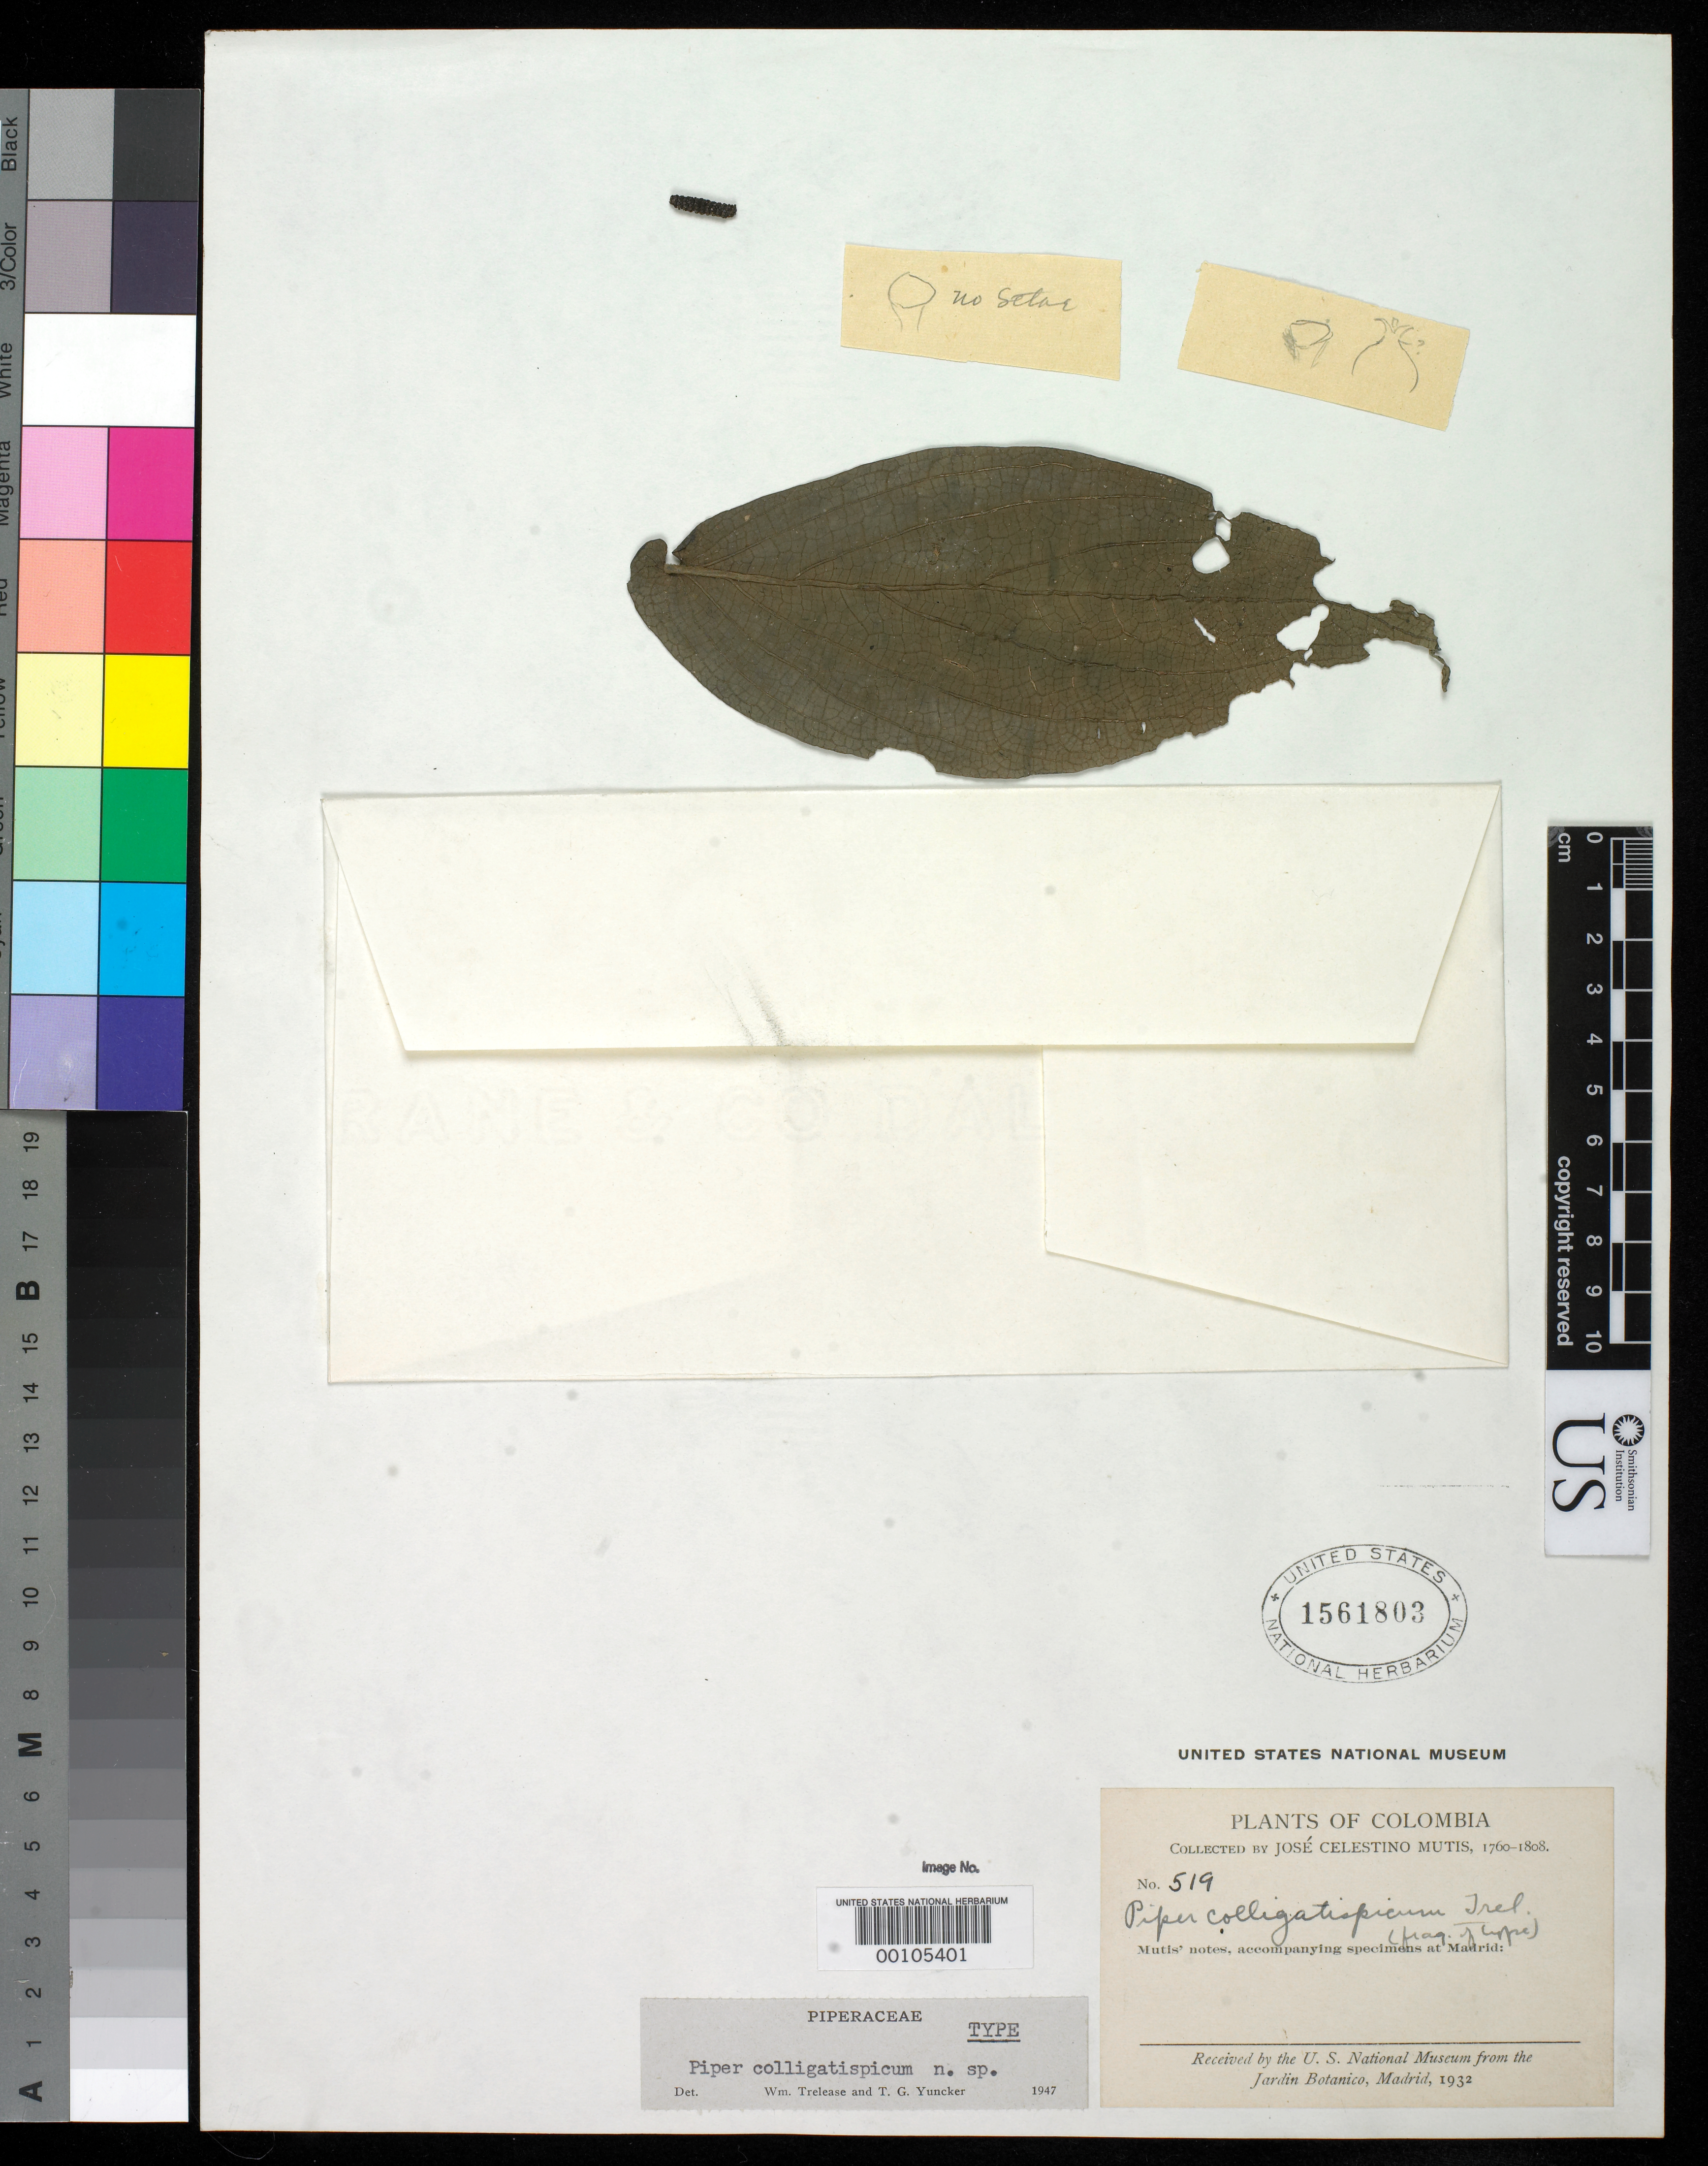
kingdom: Plantae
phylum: Tracheophyta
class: Magnoliopsida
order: Piperales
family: Piperaceae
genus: Piper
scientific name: Piper colligatispicum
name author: Trel. & Yunck.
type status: Type Fragment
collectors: J. C. B. Mutis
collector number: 519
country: Colombia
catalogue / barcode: US 1561803